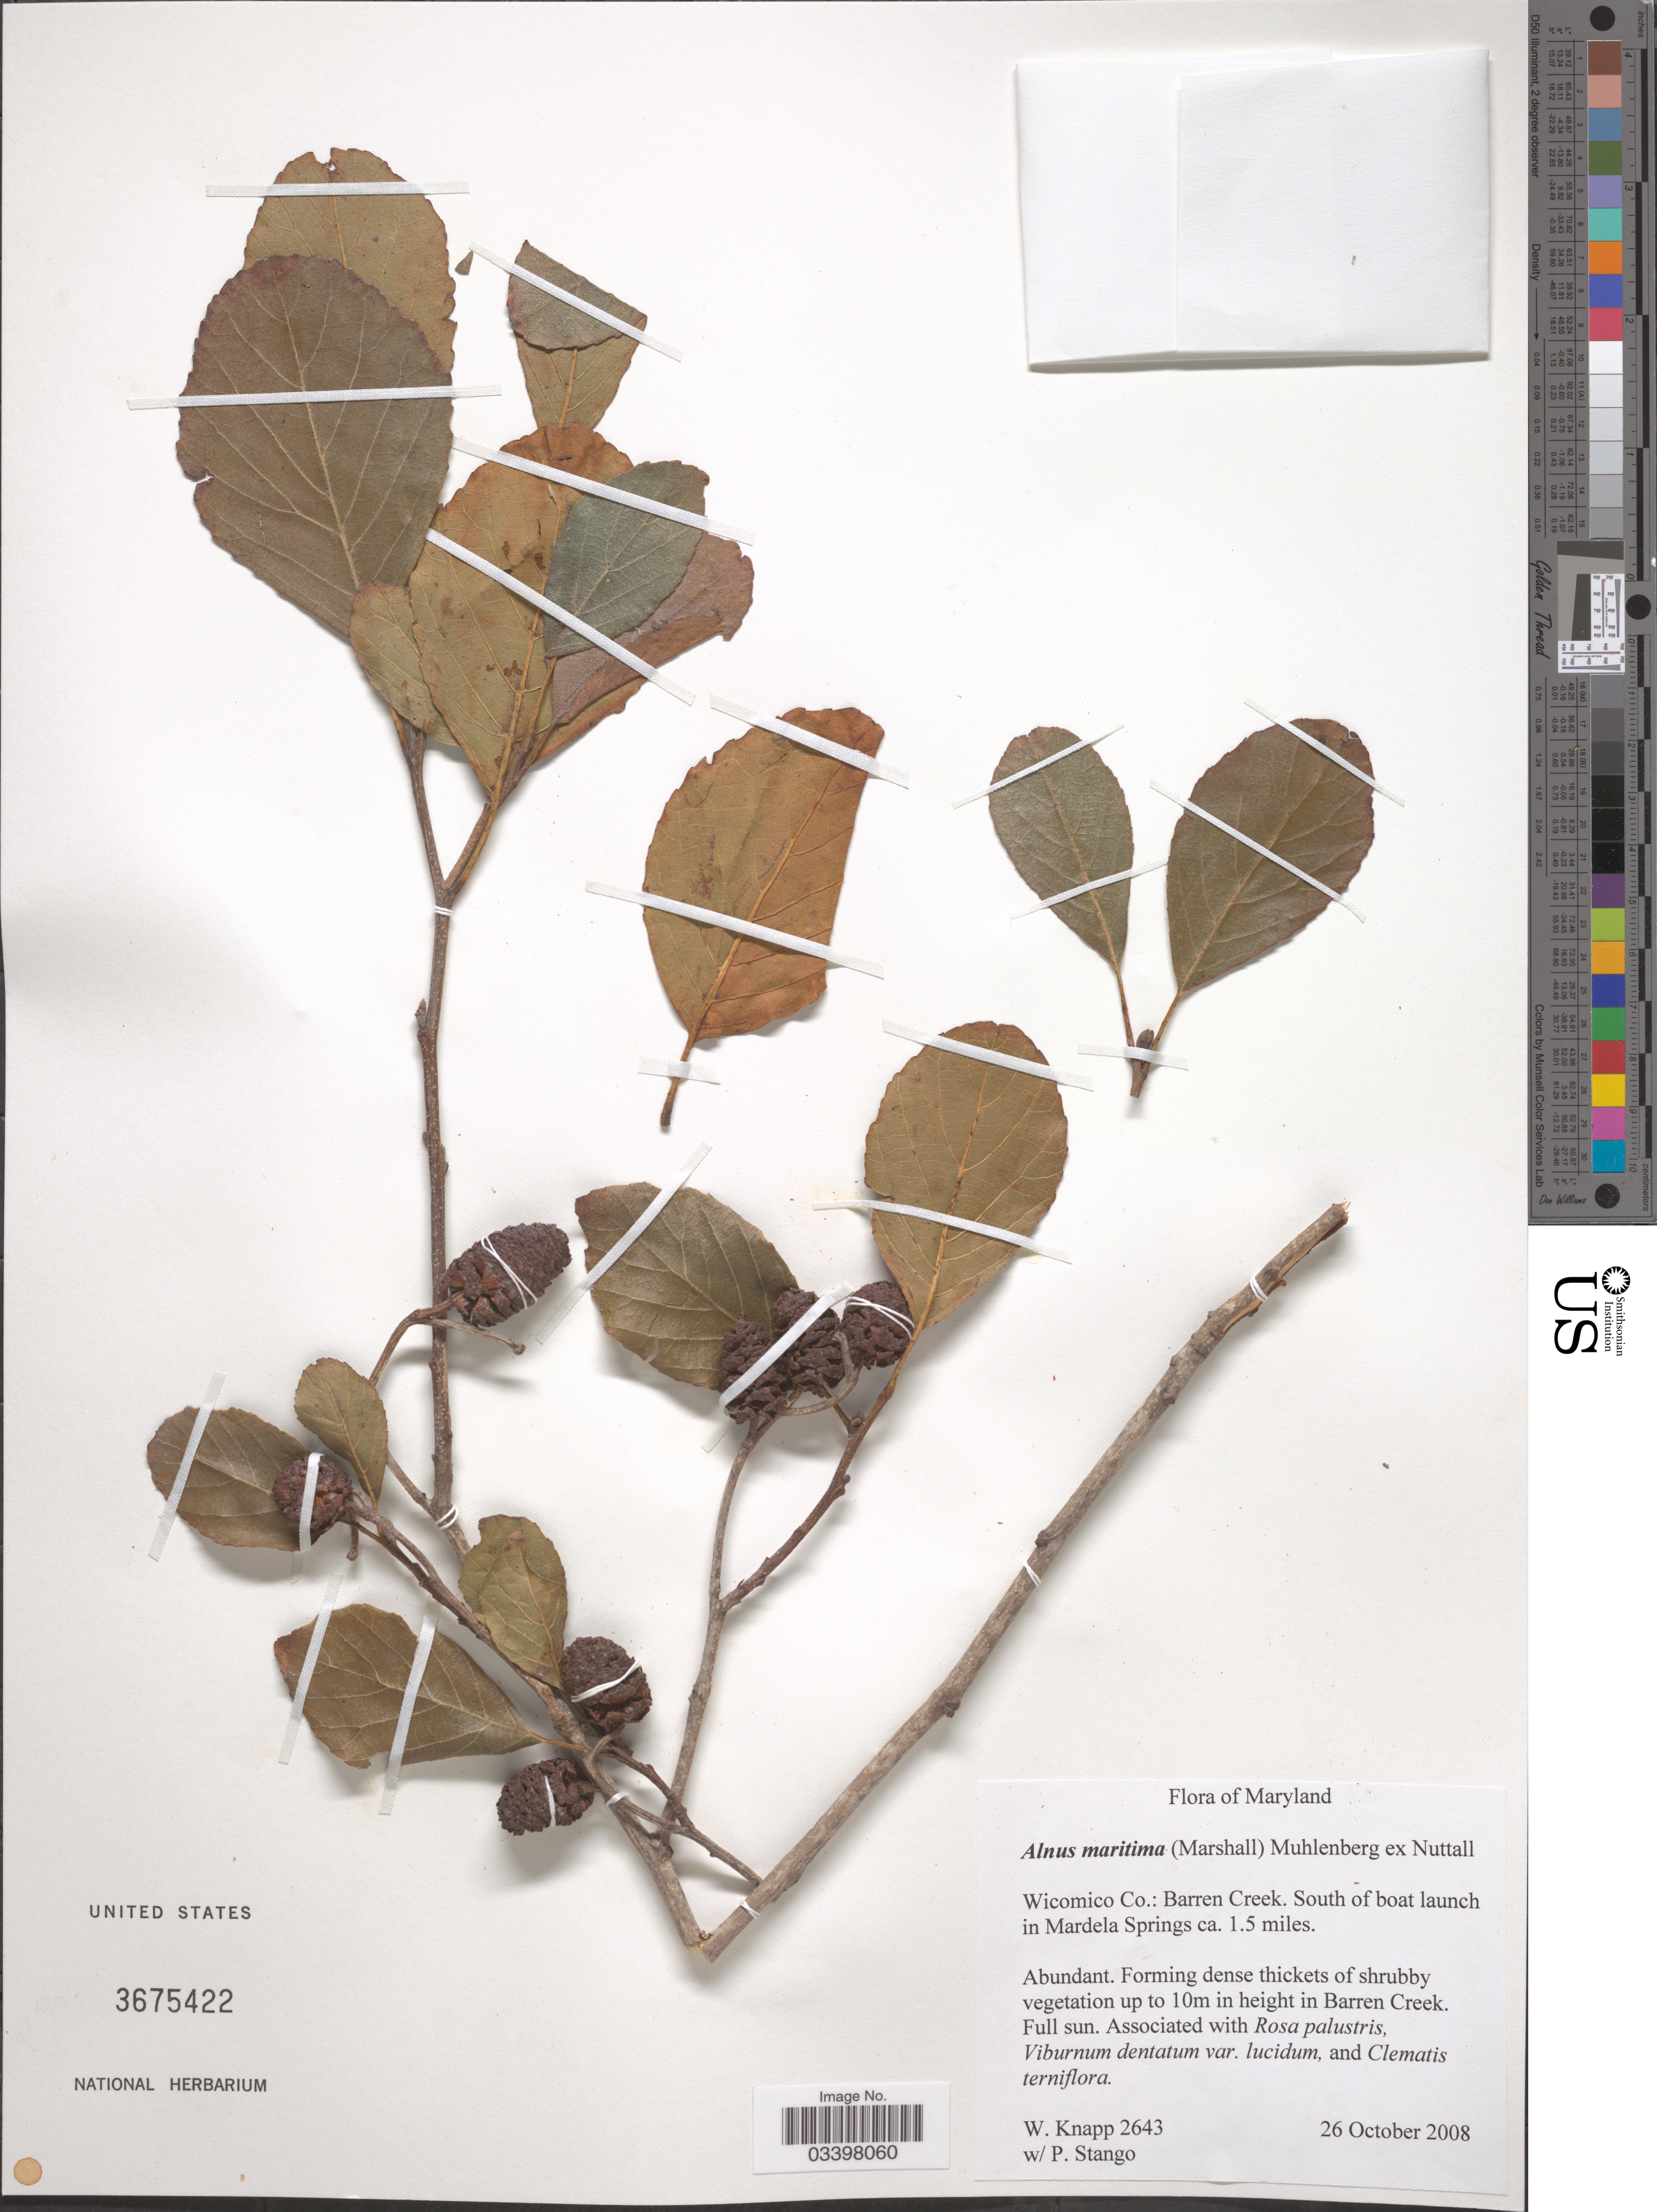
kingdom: Plantae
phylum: Tracheophyta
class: Magnoliopsida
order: Fagales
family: Betulaceae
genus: Alnus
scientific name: Alnus maritima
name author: (Marshall) Muhl. ex Nutt.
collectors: W. Knapp & P. Stango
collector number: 2643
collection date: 2008-10-26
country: United States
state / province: Maryland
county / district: Wicomico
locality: Wicomico Co.: Barren Creek. South of boat launch in Mardela Springs ca. 0.8 miles.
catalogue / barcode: US 3675422